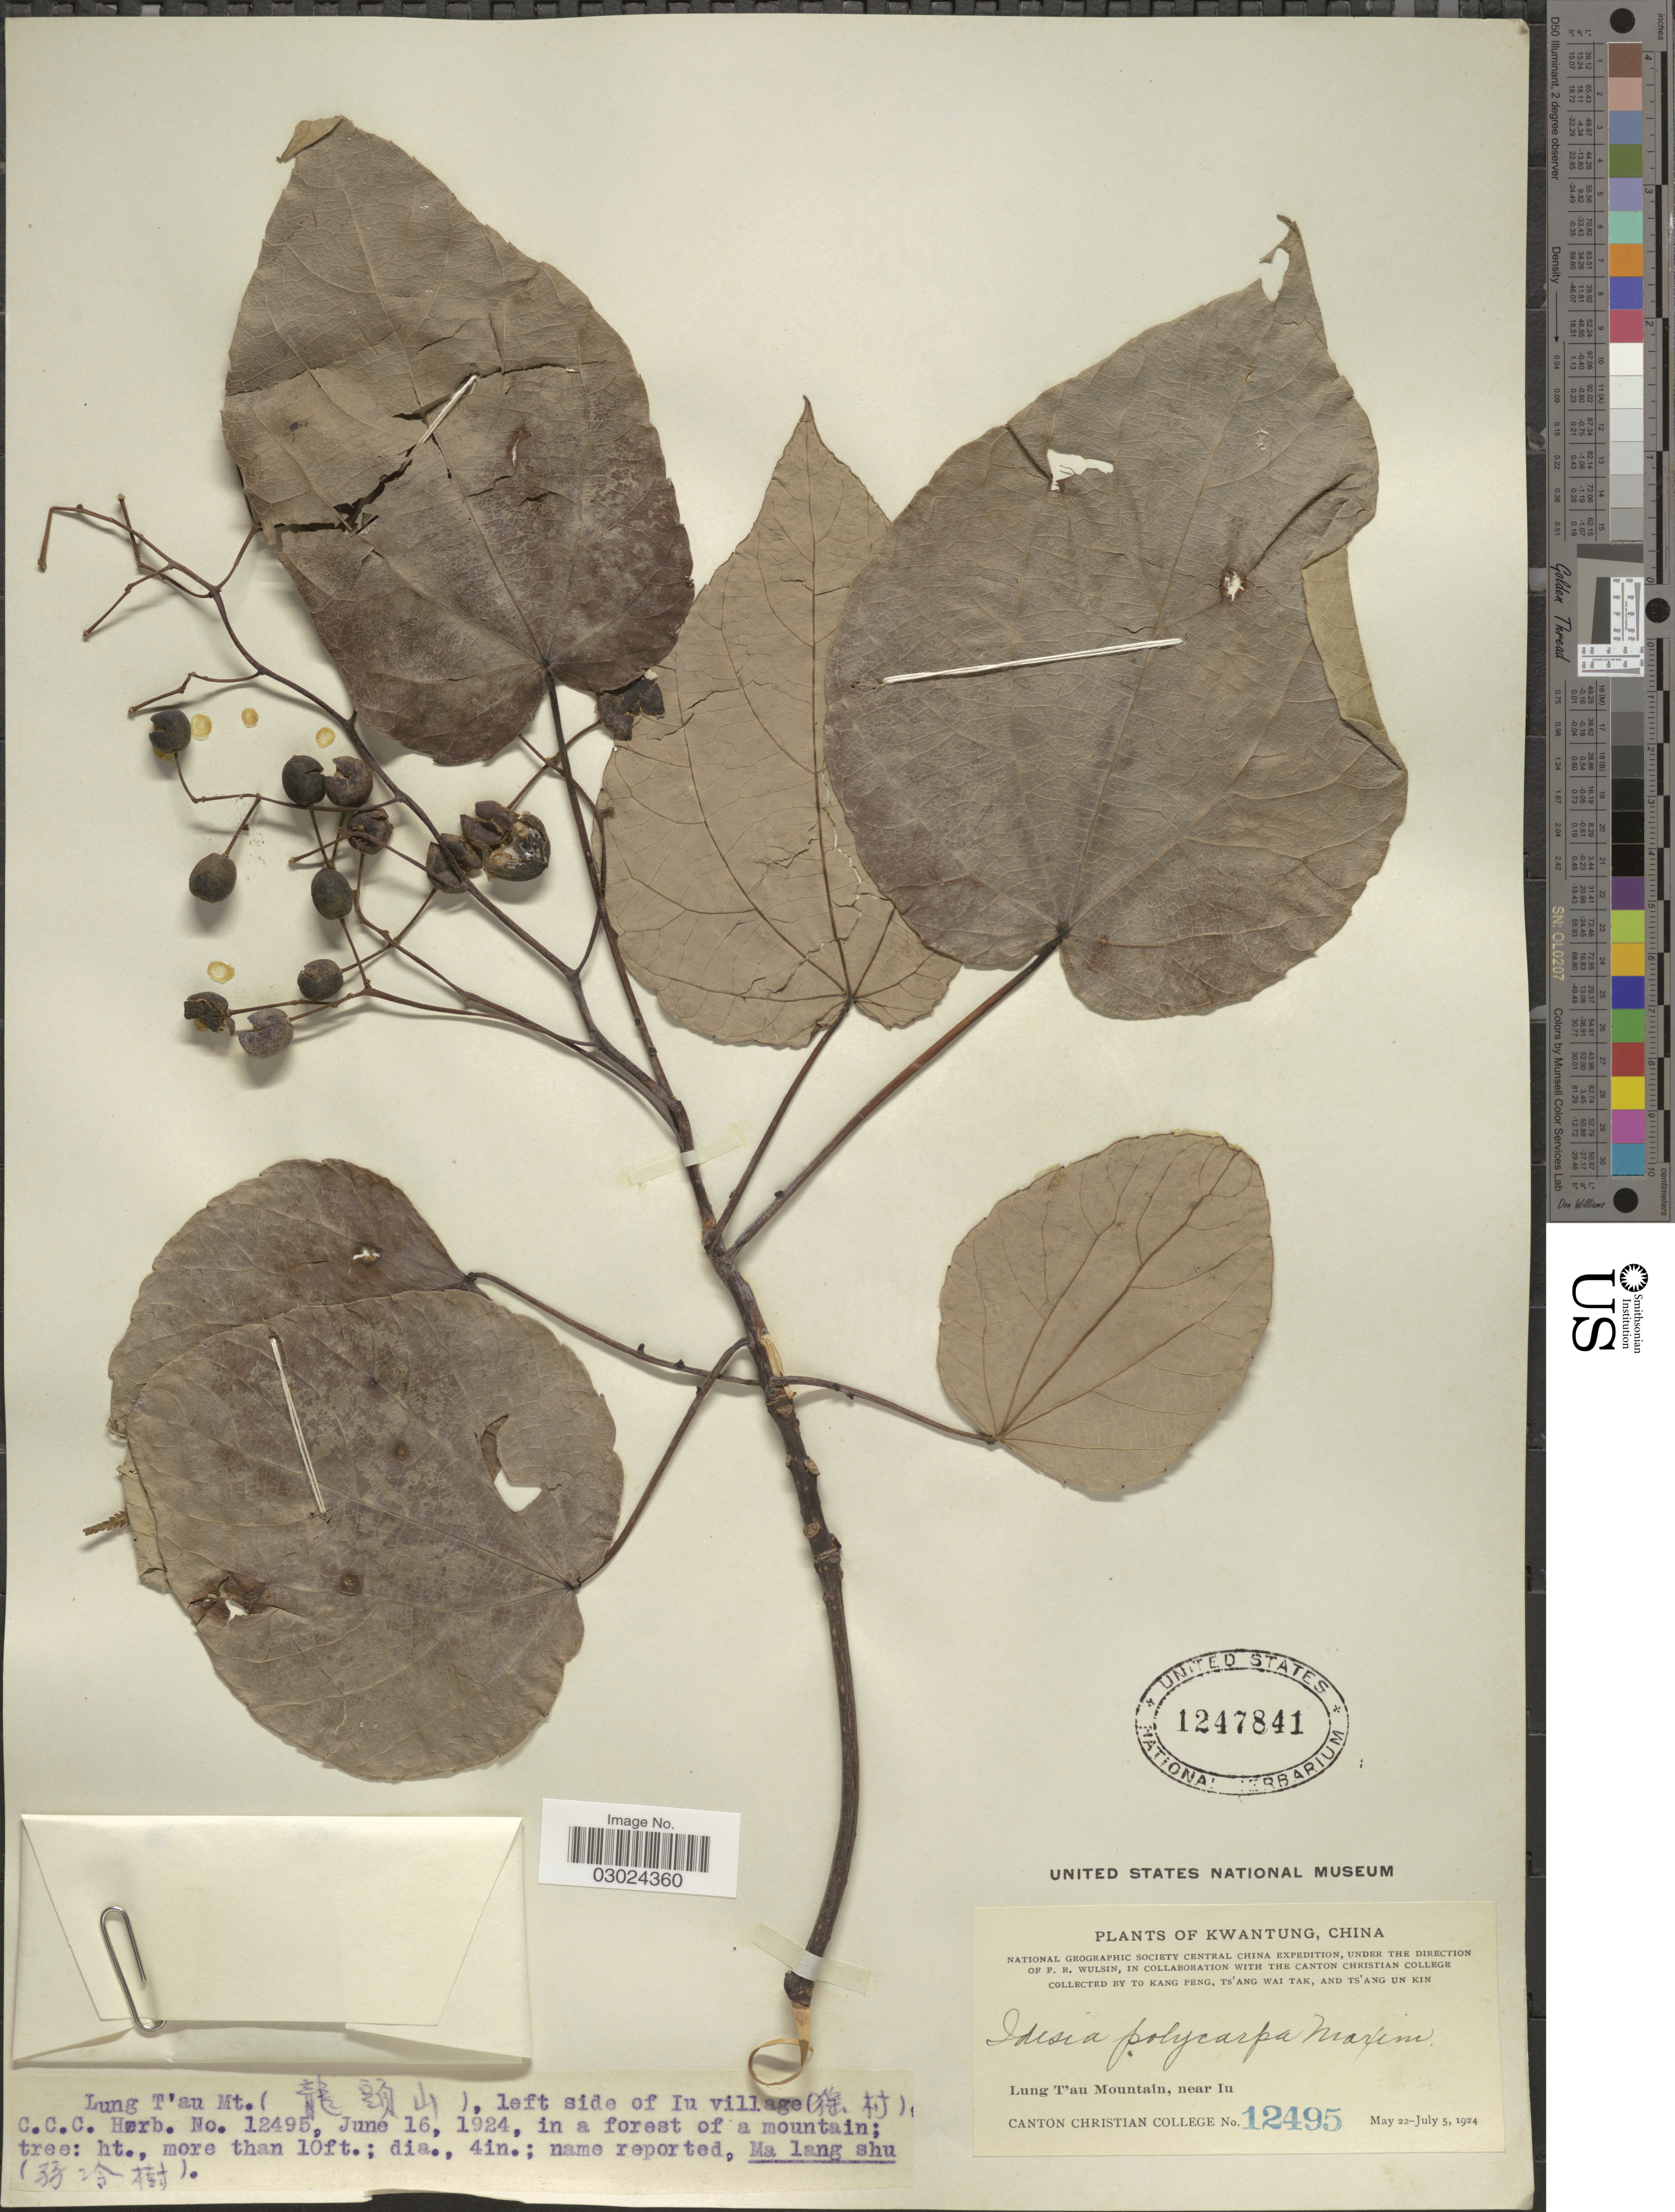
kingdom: Plantae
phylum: Tracheophyta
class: Magnoliopsida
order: Malpighiales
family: Salicaceae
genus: Idesia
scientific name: Idesia polycarpa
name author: Maxim.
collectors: K. Peng, W. T. Tsang & Ts' Ang Un Kin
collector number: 12495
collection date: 1924-06-16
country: China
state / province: Guangdong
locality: Kwangtung. Lung T'au Mountain, near Iu.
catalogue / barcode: US 1247841